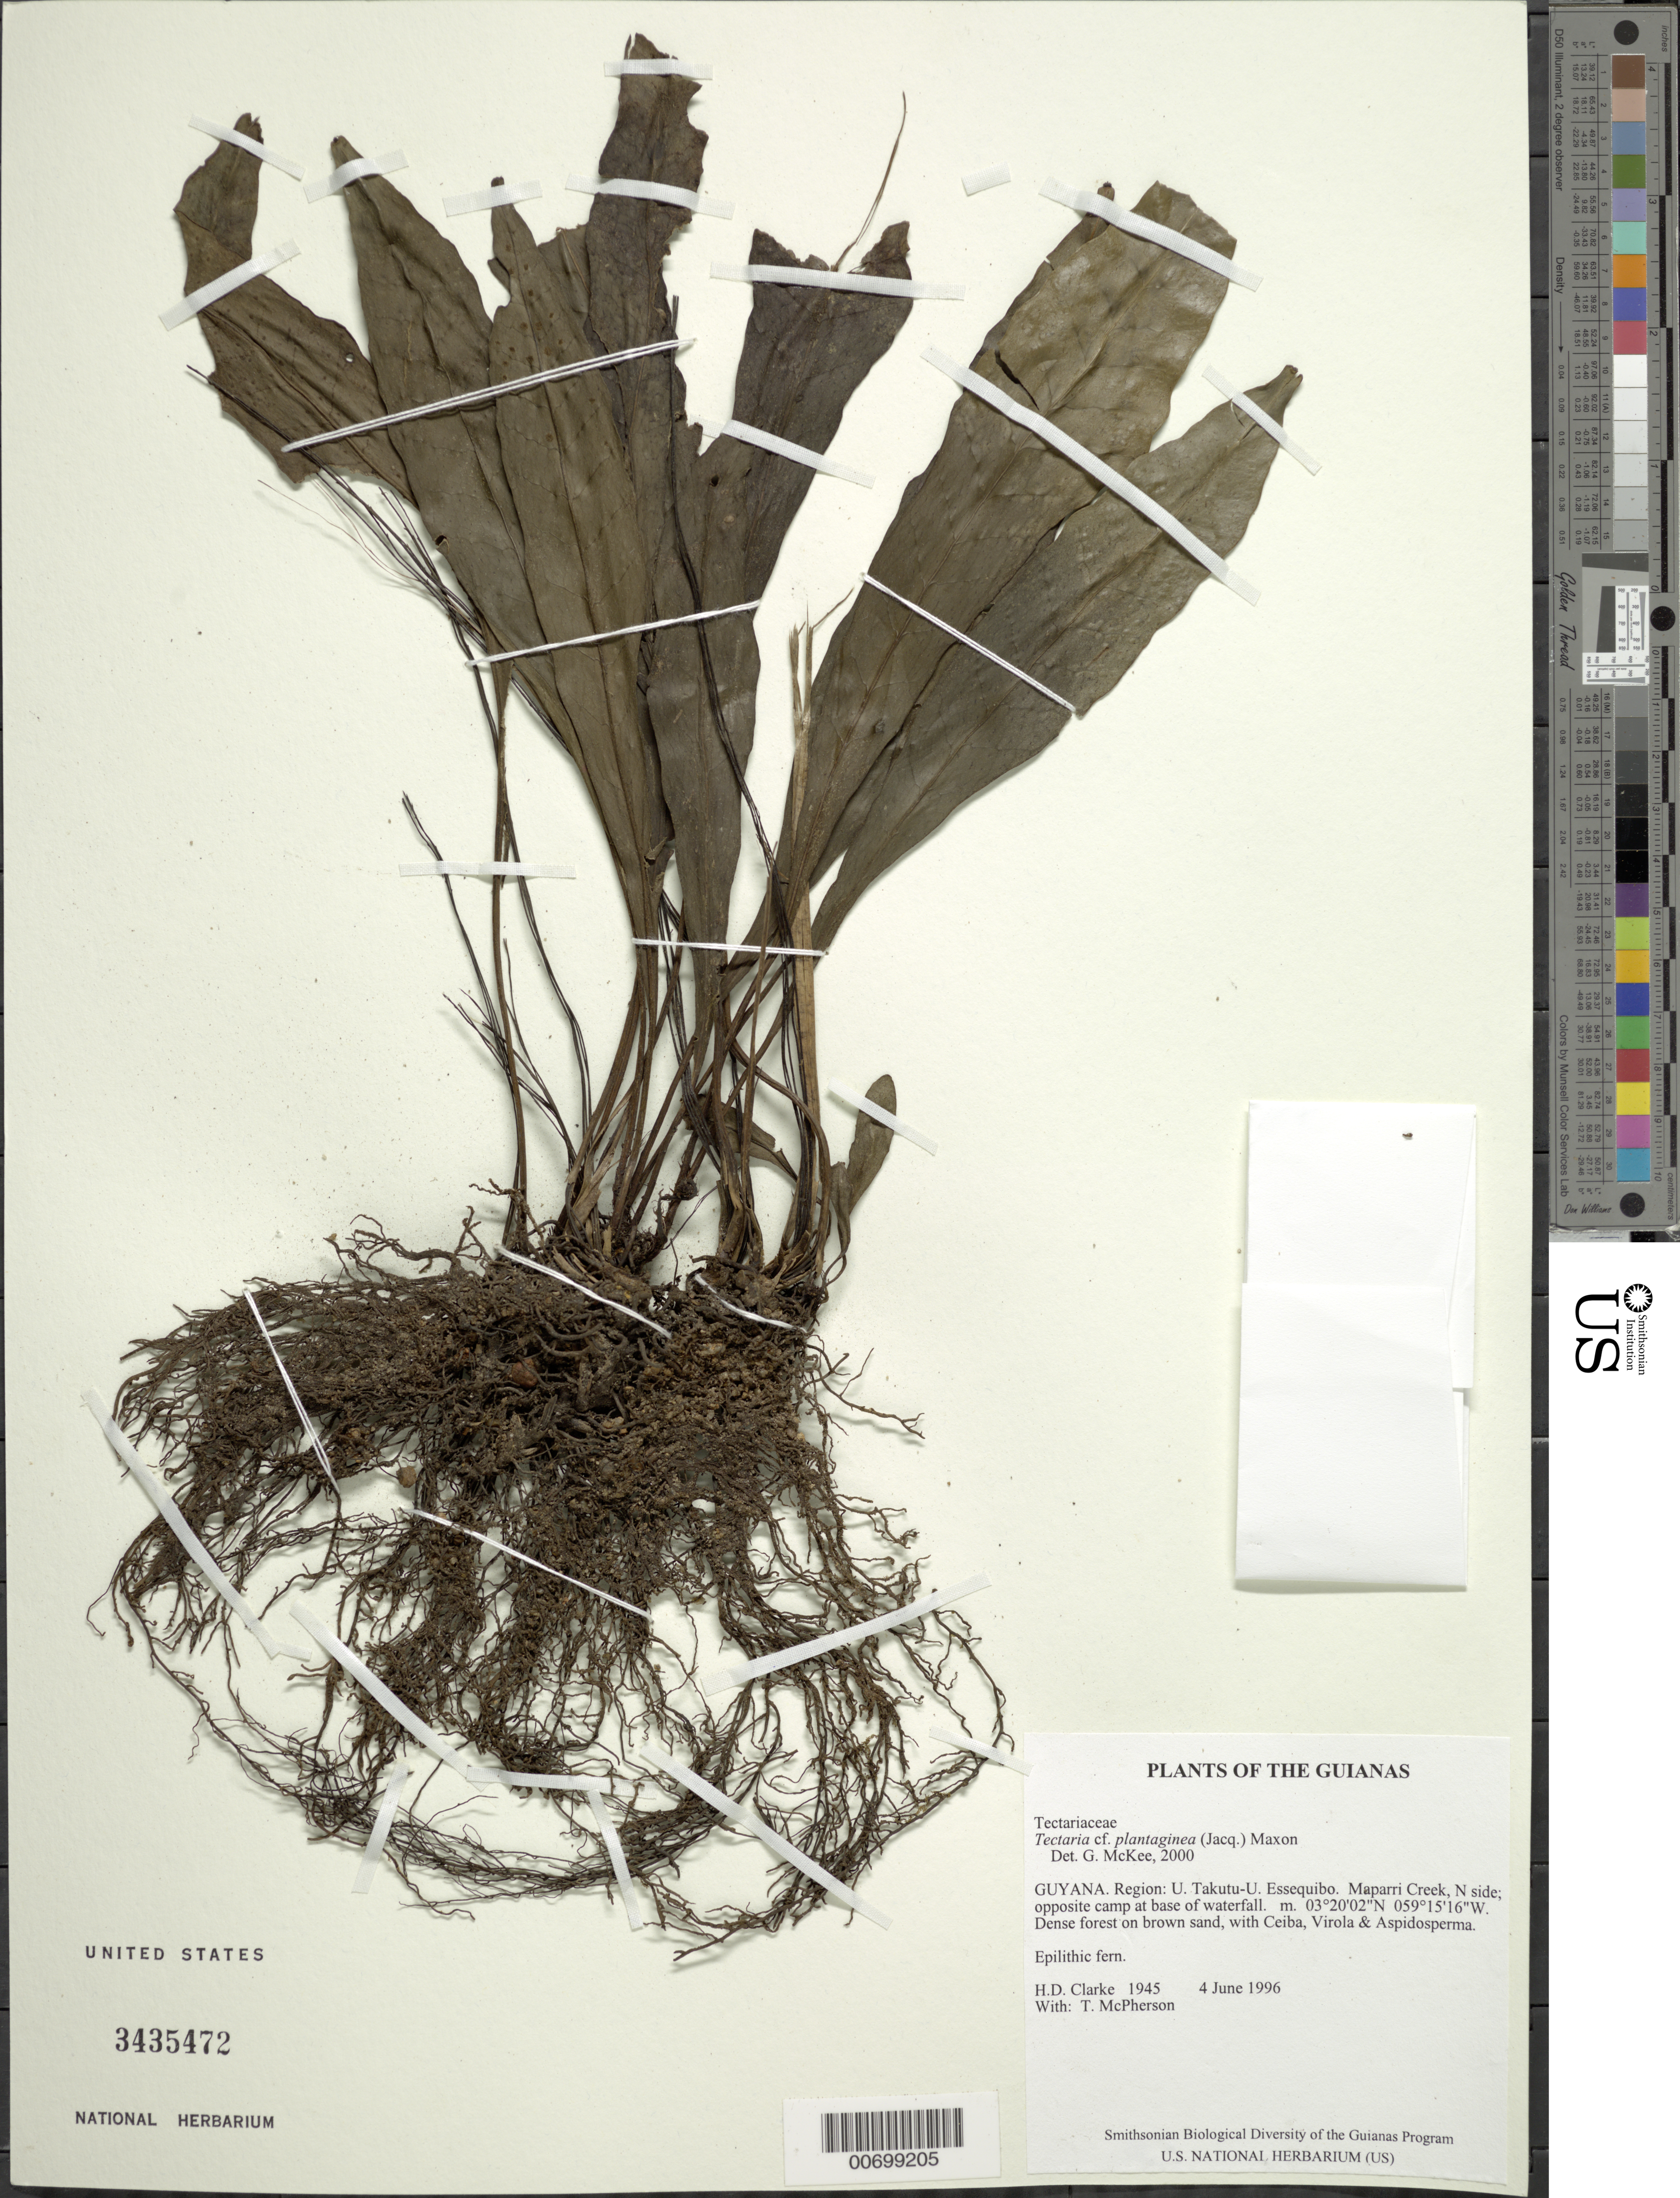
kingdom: Plantae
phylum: Tracheophyta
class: Polypodiopsida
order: Polypodiales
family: Tectariaceae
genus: Tectaria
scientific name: Tectaria plantaginea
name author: (Jacq.) Maxon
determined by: McKee, G. S., (US), NMNH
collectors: H. D. Clarke & T. McPherson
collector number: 1945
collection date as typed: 4 June 1996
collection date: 1996-06-04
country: Guyana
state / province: U. Takutu-U. Essequibo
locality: Maparri Creek, N side; opposite camp at base of waterfall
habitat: Dense forest on brown sand, with Ceiba, Virola & Aspidosperma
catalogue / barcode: US 3435472